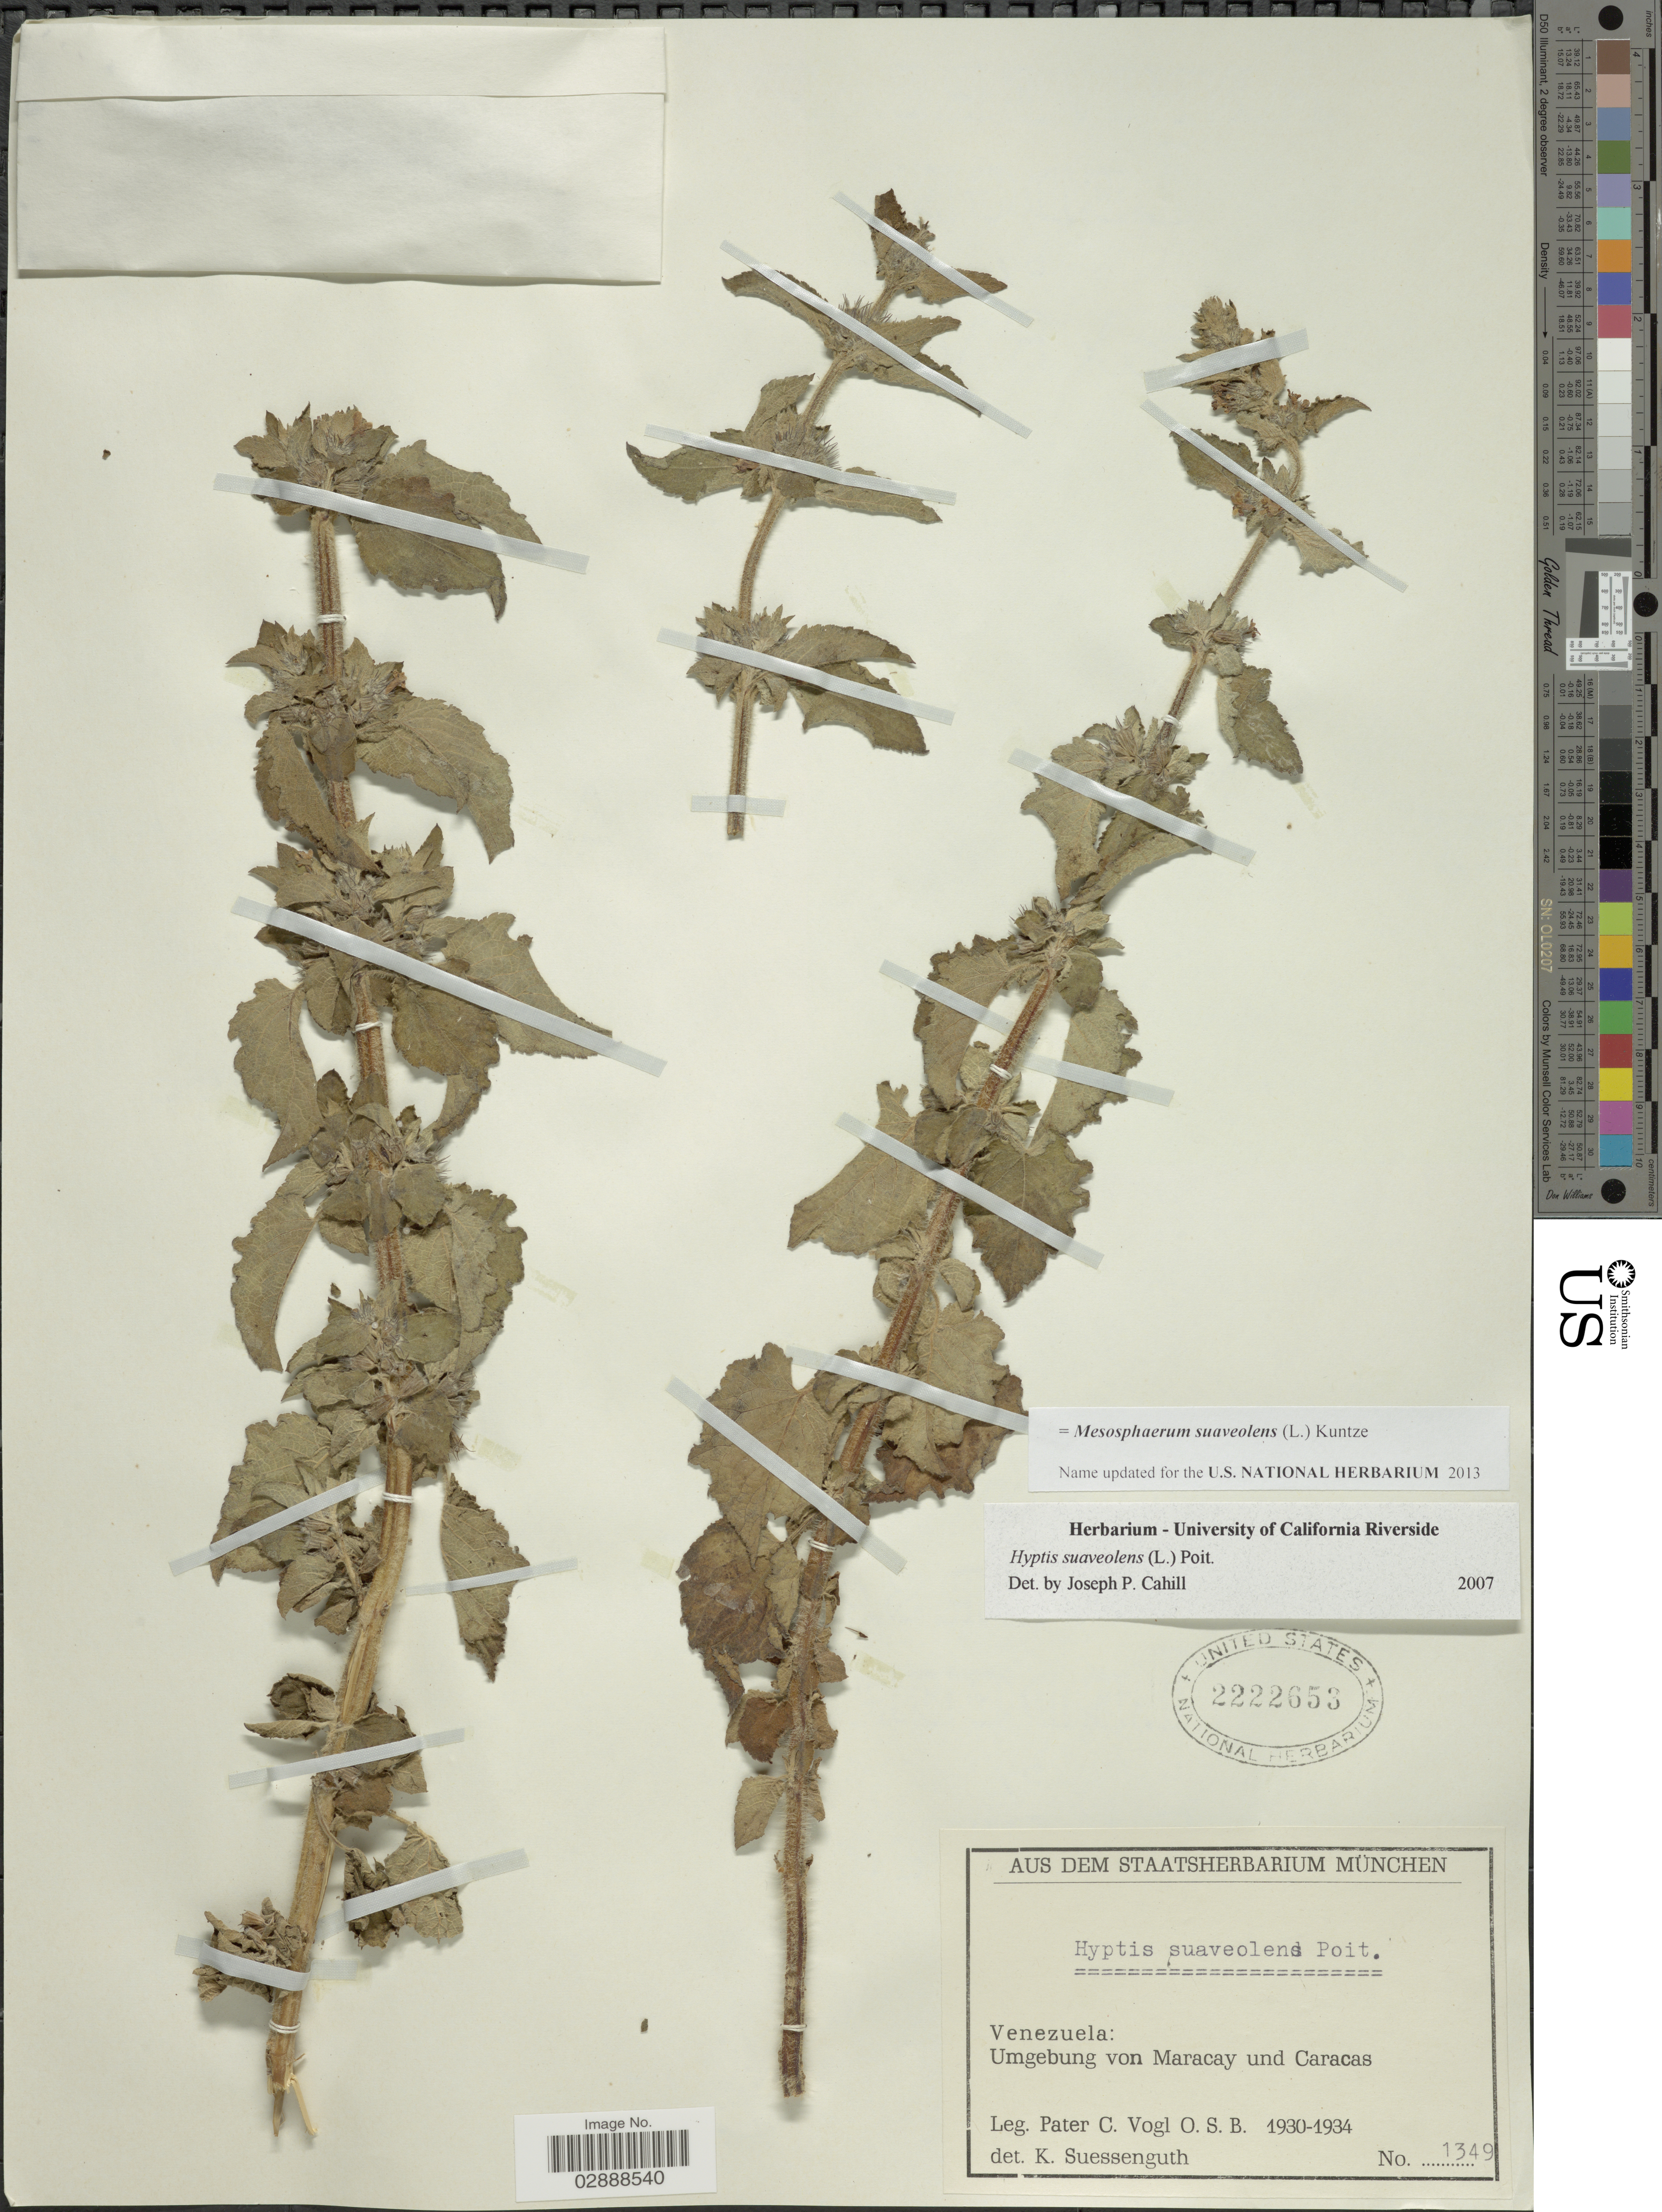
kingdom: Plantae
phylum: Tracheophyta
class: Magnoliopsida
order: Lamiales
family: Lamiaceae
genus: Mesosphaerum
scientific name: Mesosphaerum suaveolens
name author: (L.) Kuntze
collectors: P. Vogl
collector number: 1349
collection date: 1930/1934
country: Venezuela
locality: Umgebung von Maracay und Caracas.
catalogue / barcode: US 2222653